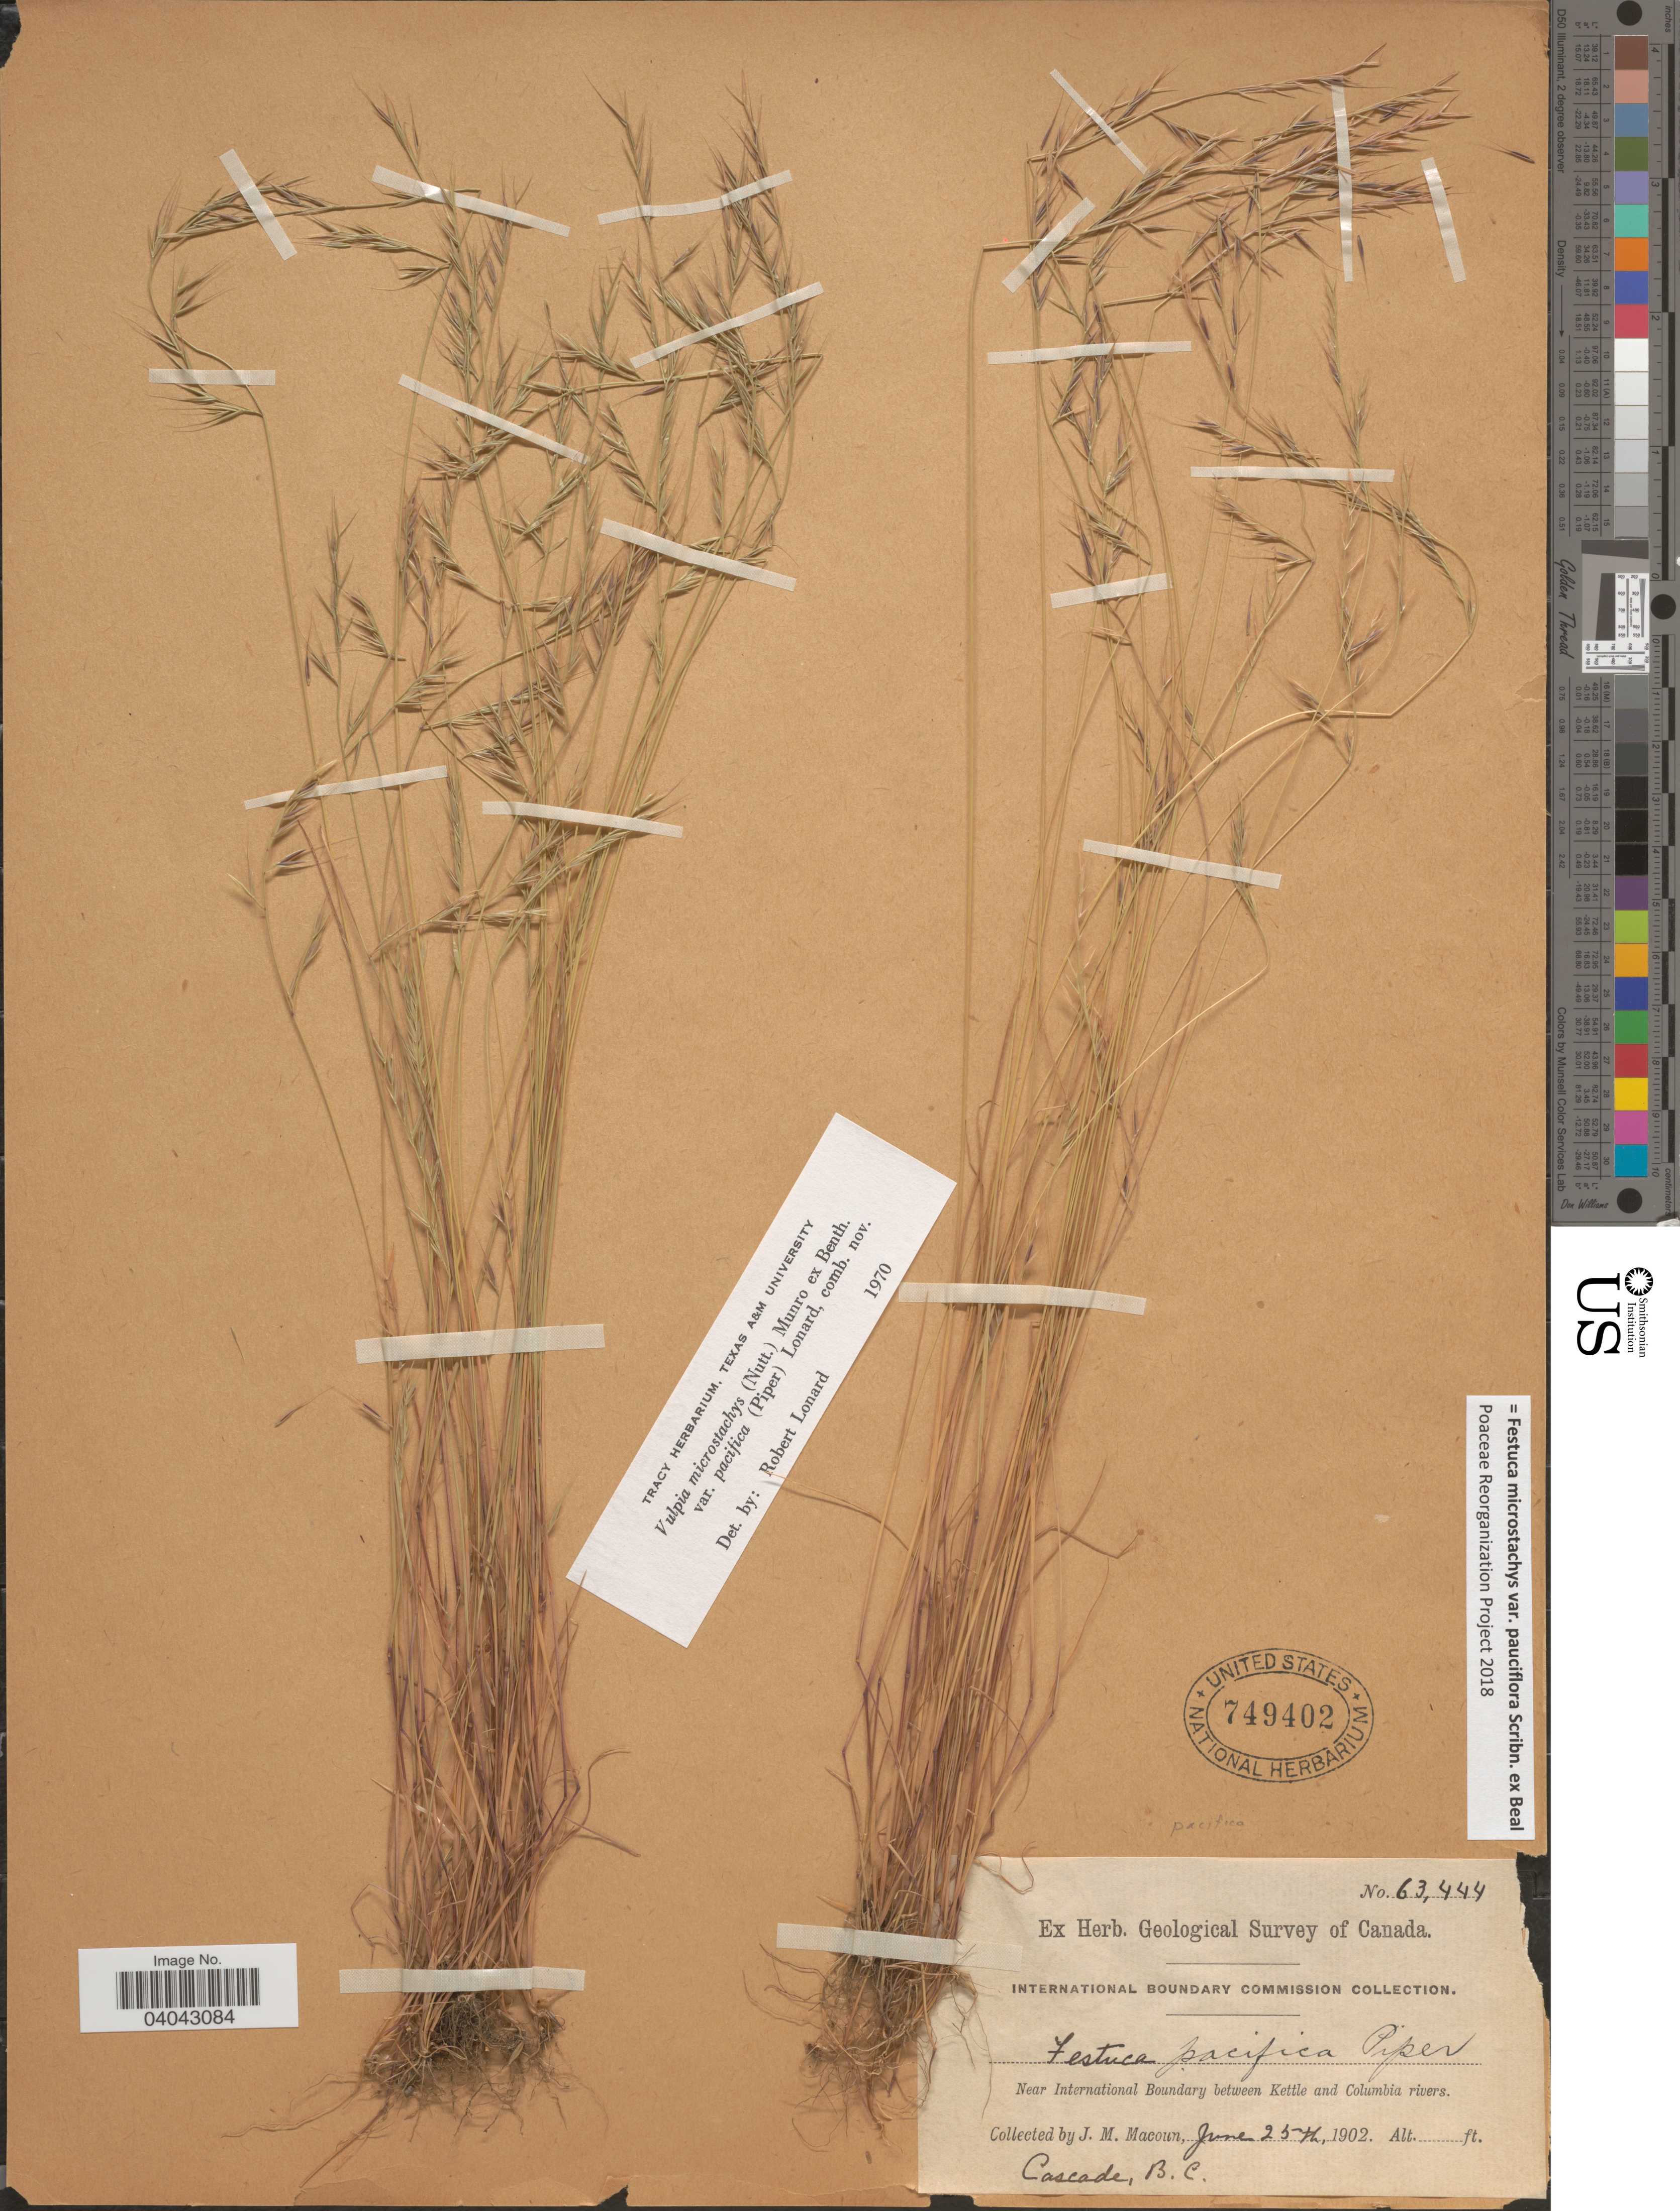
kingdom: Plantae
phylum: Tracheophyta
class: Liliopsida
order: Poales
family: Poaceae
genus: Festuca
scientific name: Festuca microstachys var. pauciflora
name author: Scribn. ex W.J. Beal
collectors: J. M. Macoun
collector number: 63444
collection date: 1902-06-25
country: Canada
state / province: British Columbia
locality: Near International Boundary between Kettle and Columbia rivers. Cascade.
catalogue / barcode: US 749402